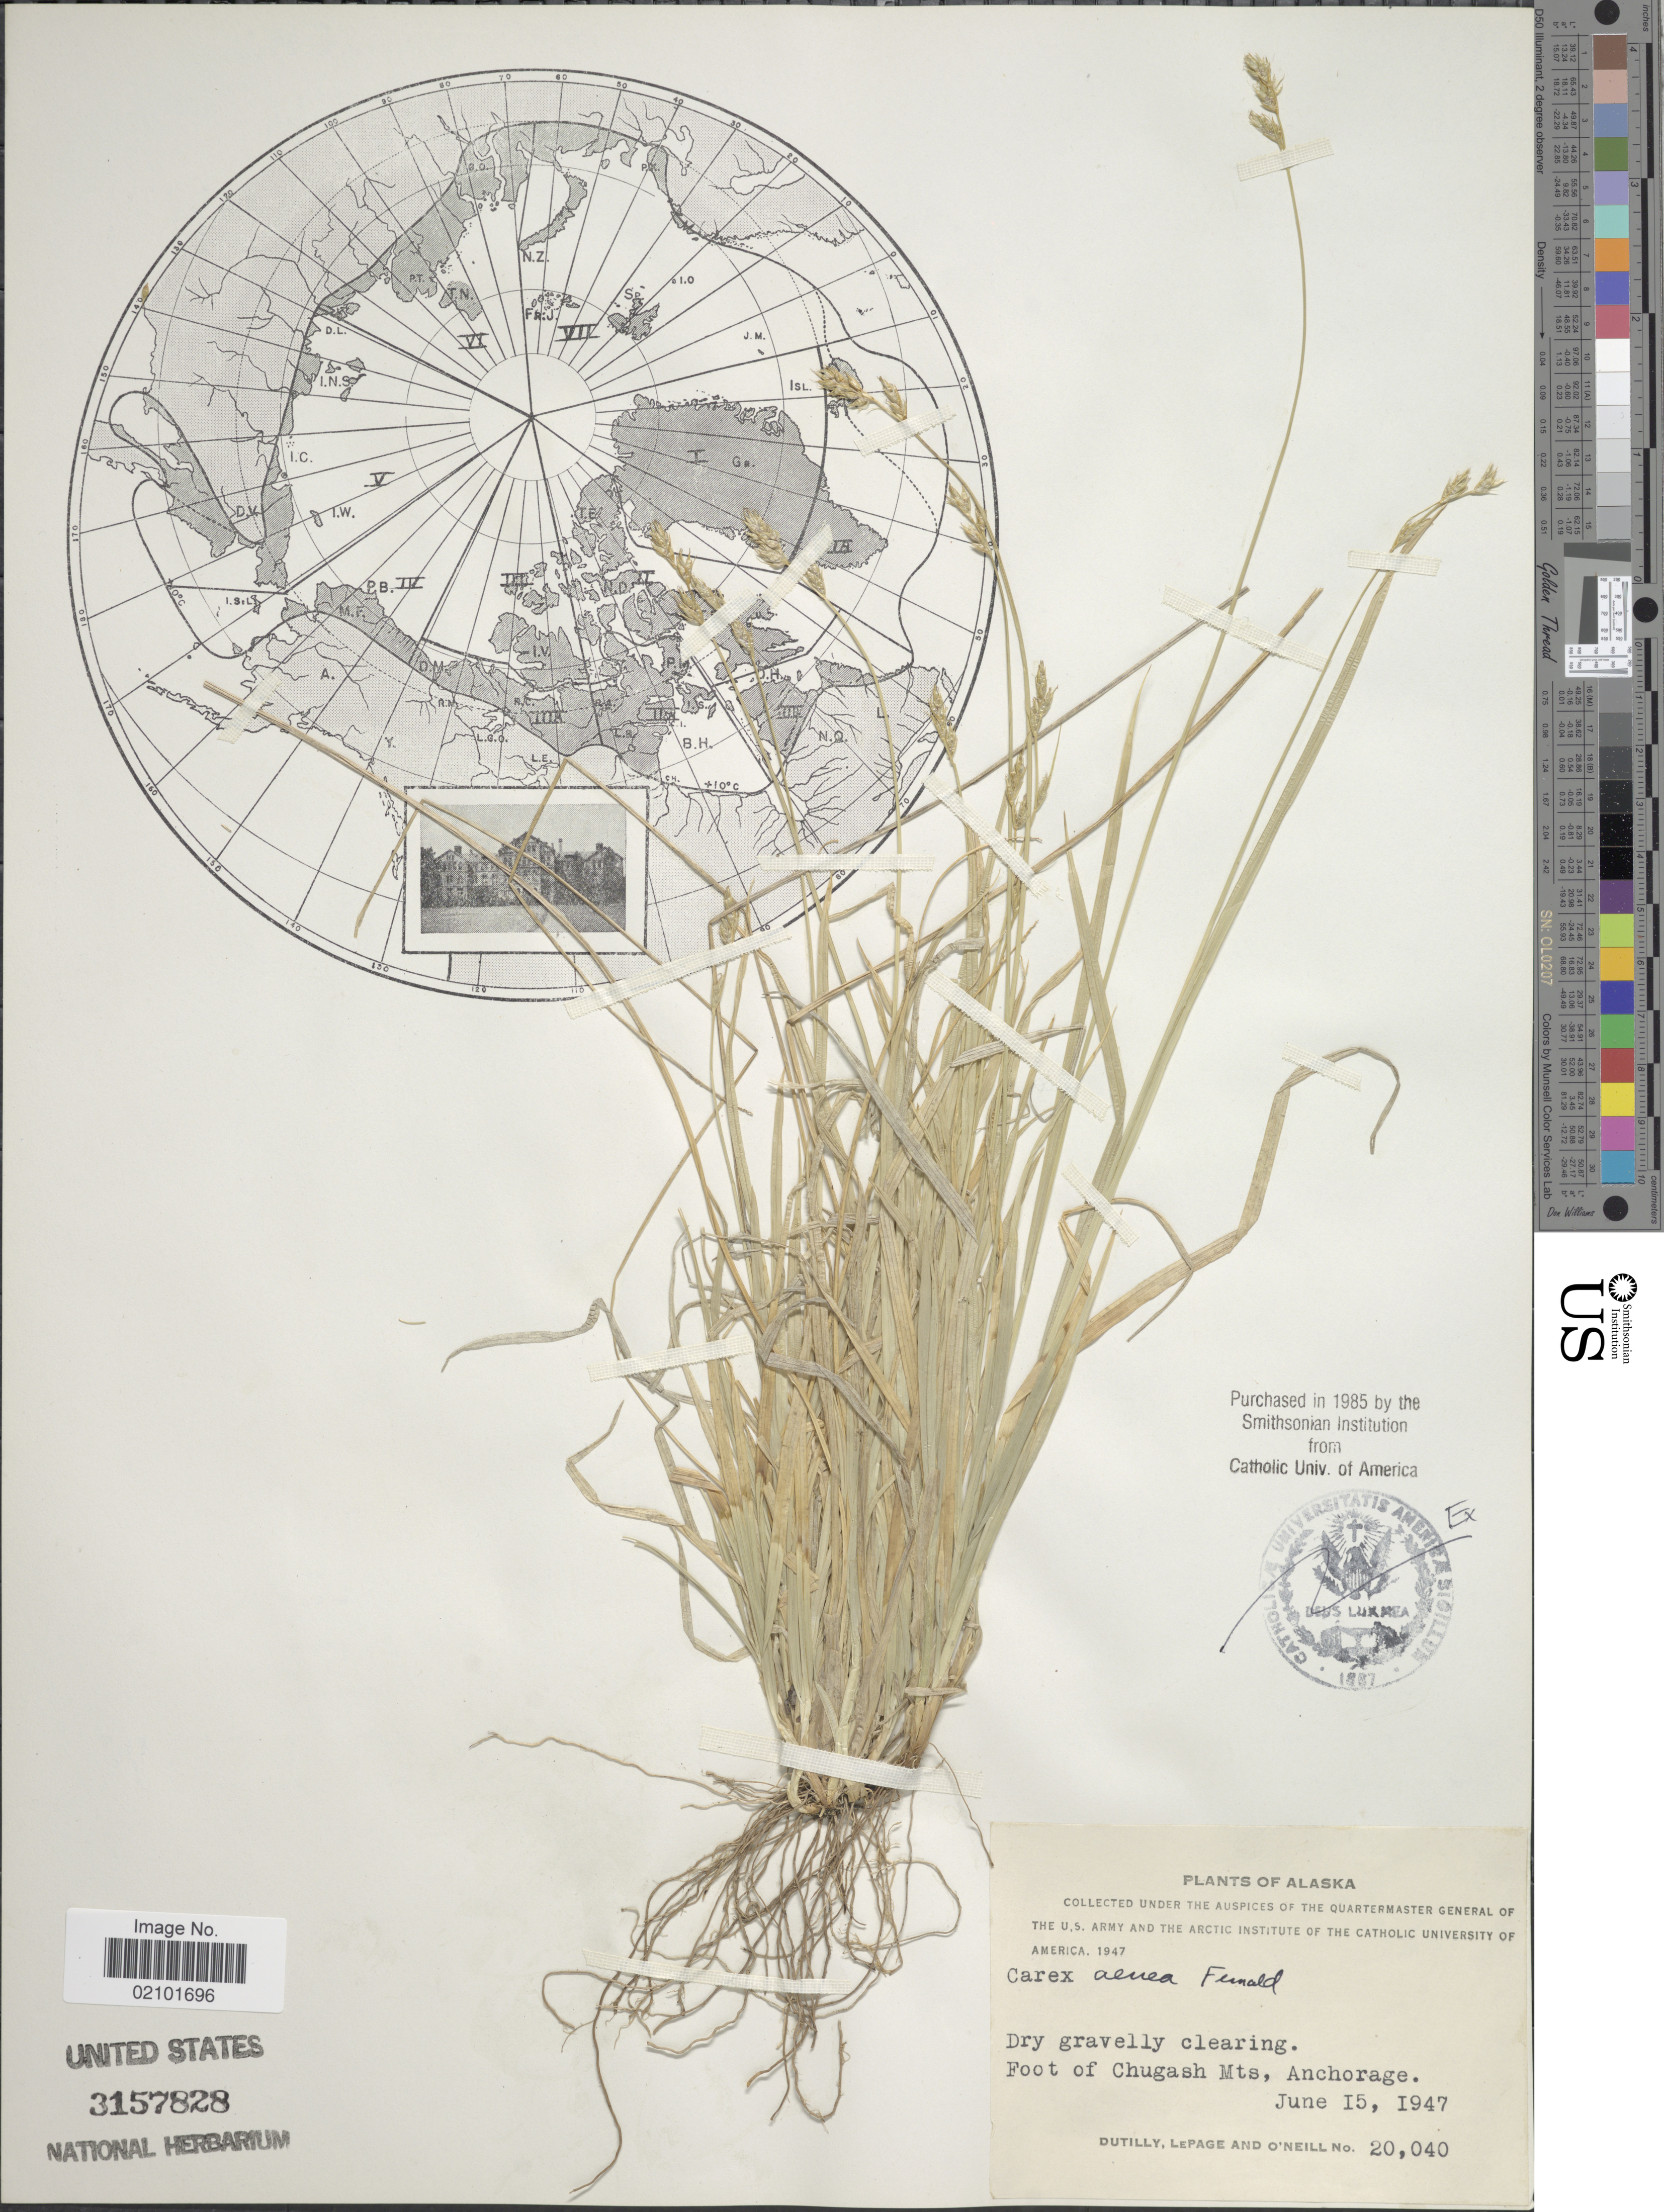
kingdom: Plantae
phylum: Tracheophyta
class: Liliopsida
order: Poales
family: Cyperaceae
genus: Carex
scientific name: Carex foenea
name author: Willd.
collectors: -. Dutilly, -. LePage & -. O'Neill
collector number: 20040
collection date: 1947-06-15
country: United States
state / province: Alaska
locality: Foot of Chugash Mts, Anchorage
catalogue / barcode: US 3157828